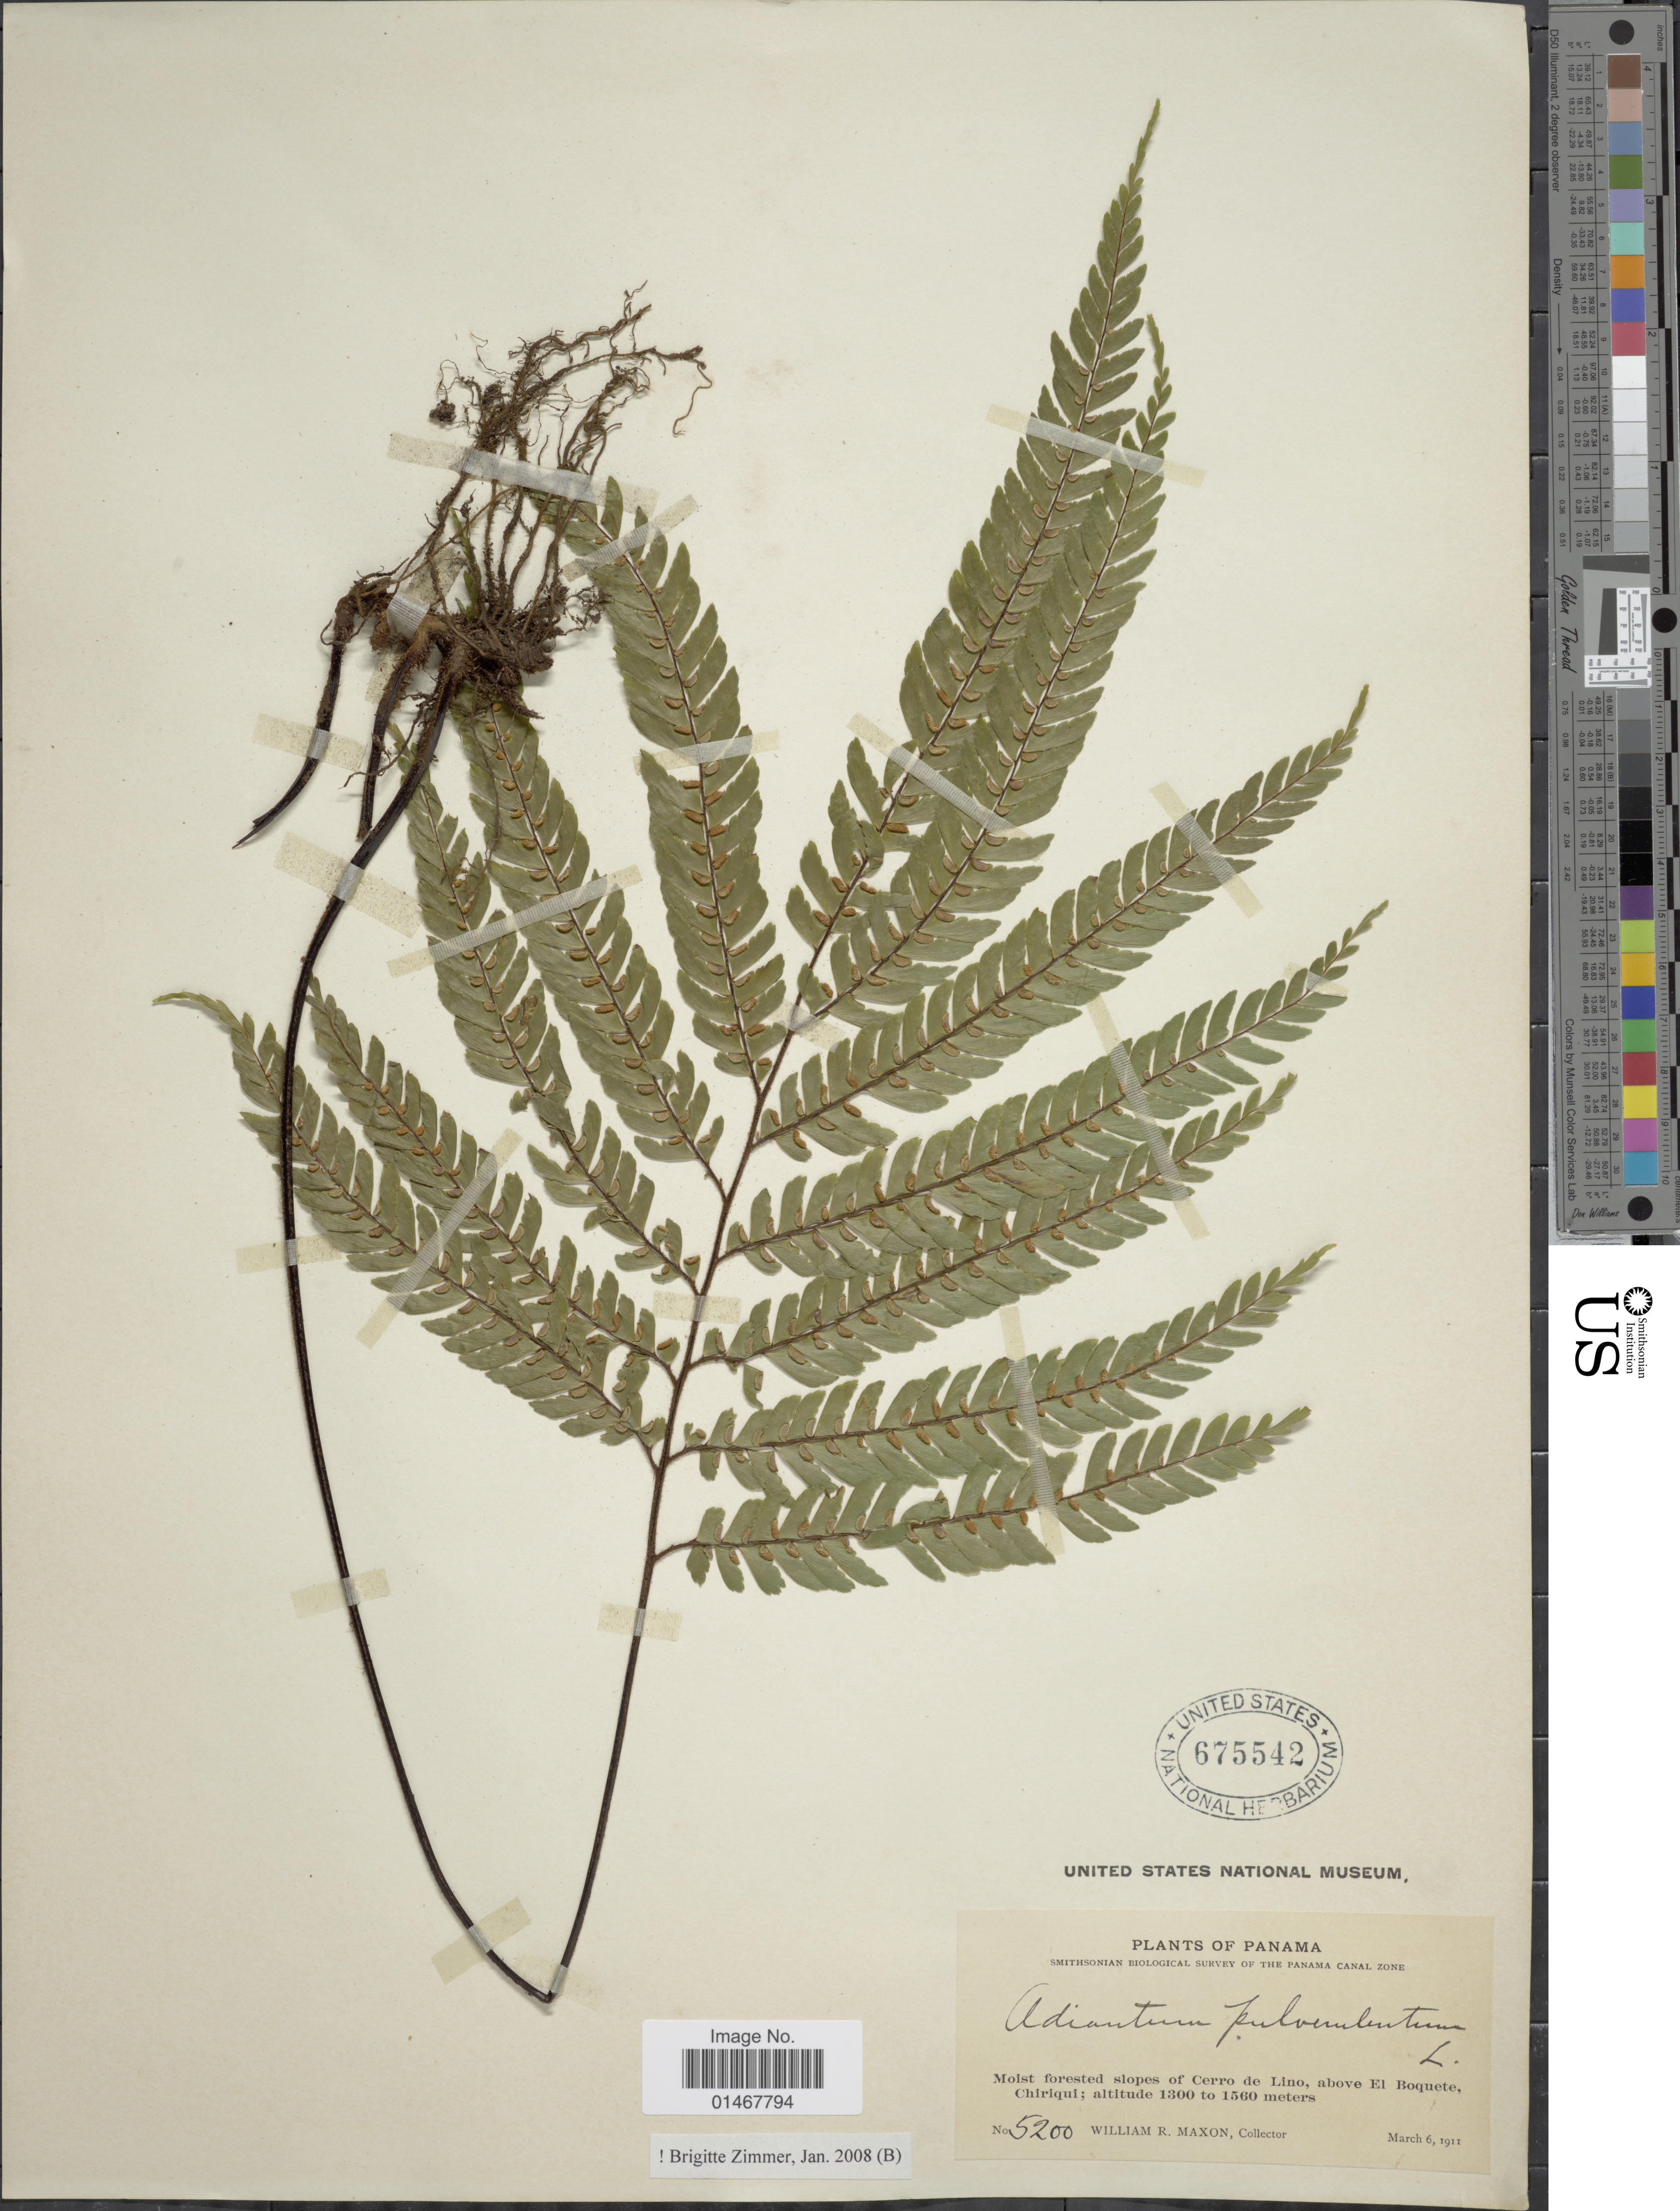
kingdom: Plantae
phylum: Tracheophyta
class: Polypodiopsida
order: Polypodiales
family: Pteridaceae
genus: Adiantum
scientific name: Adiantum pulverulentum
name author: L.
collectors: W. R. Maxon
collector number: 5200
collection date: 1911-03-06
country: Panama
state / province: Chiriqui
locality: Moist forested slopes of Cerro de Lino, above El Boquete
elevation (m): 1300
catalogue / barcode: US 675542